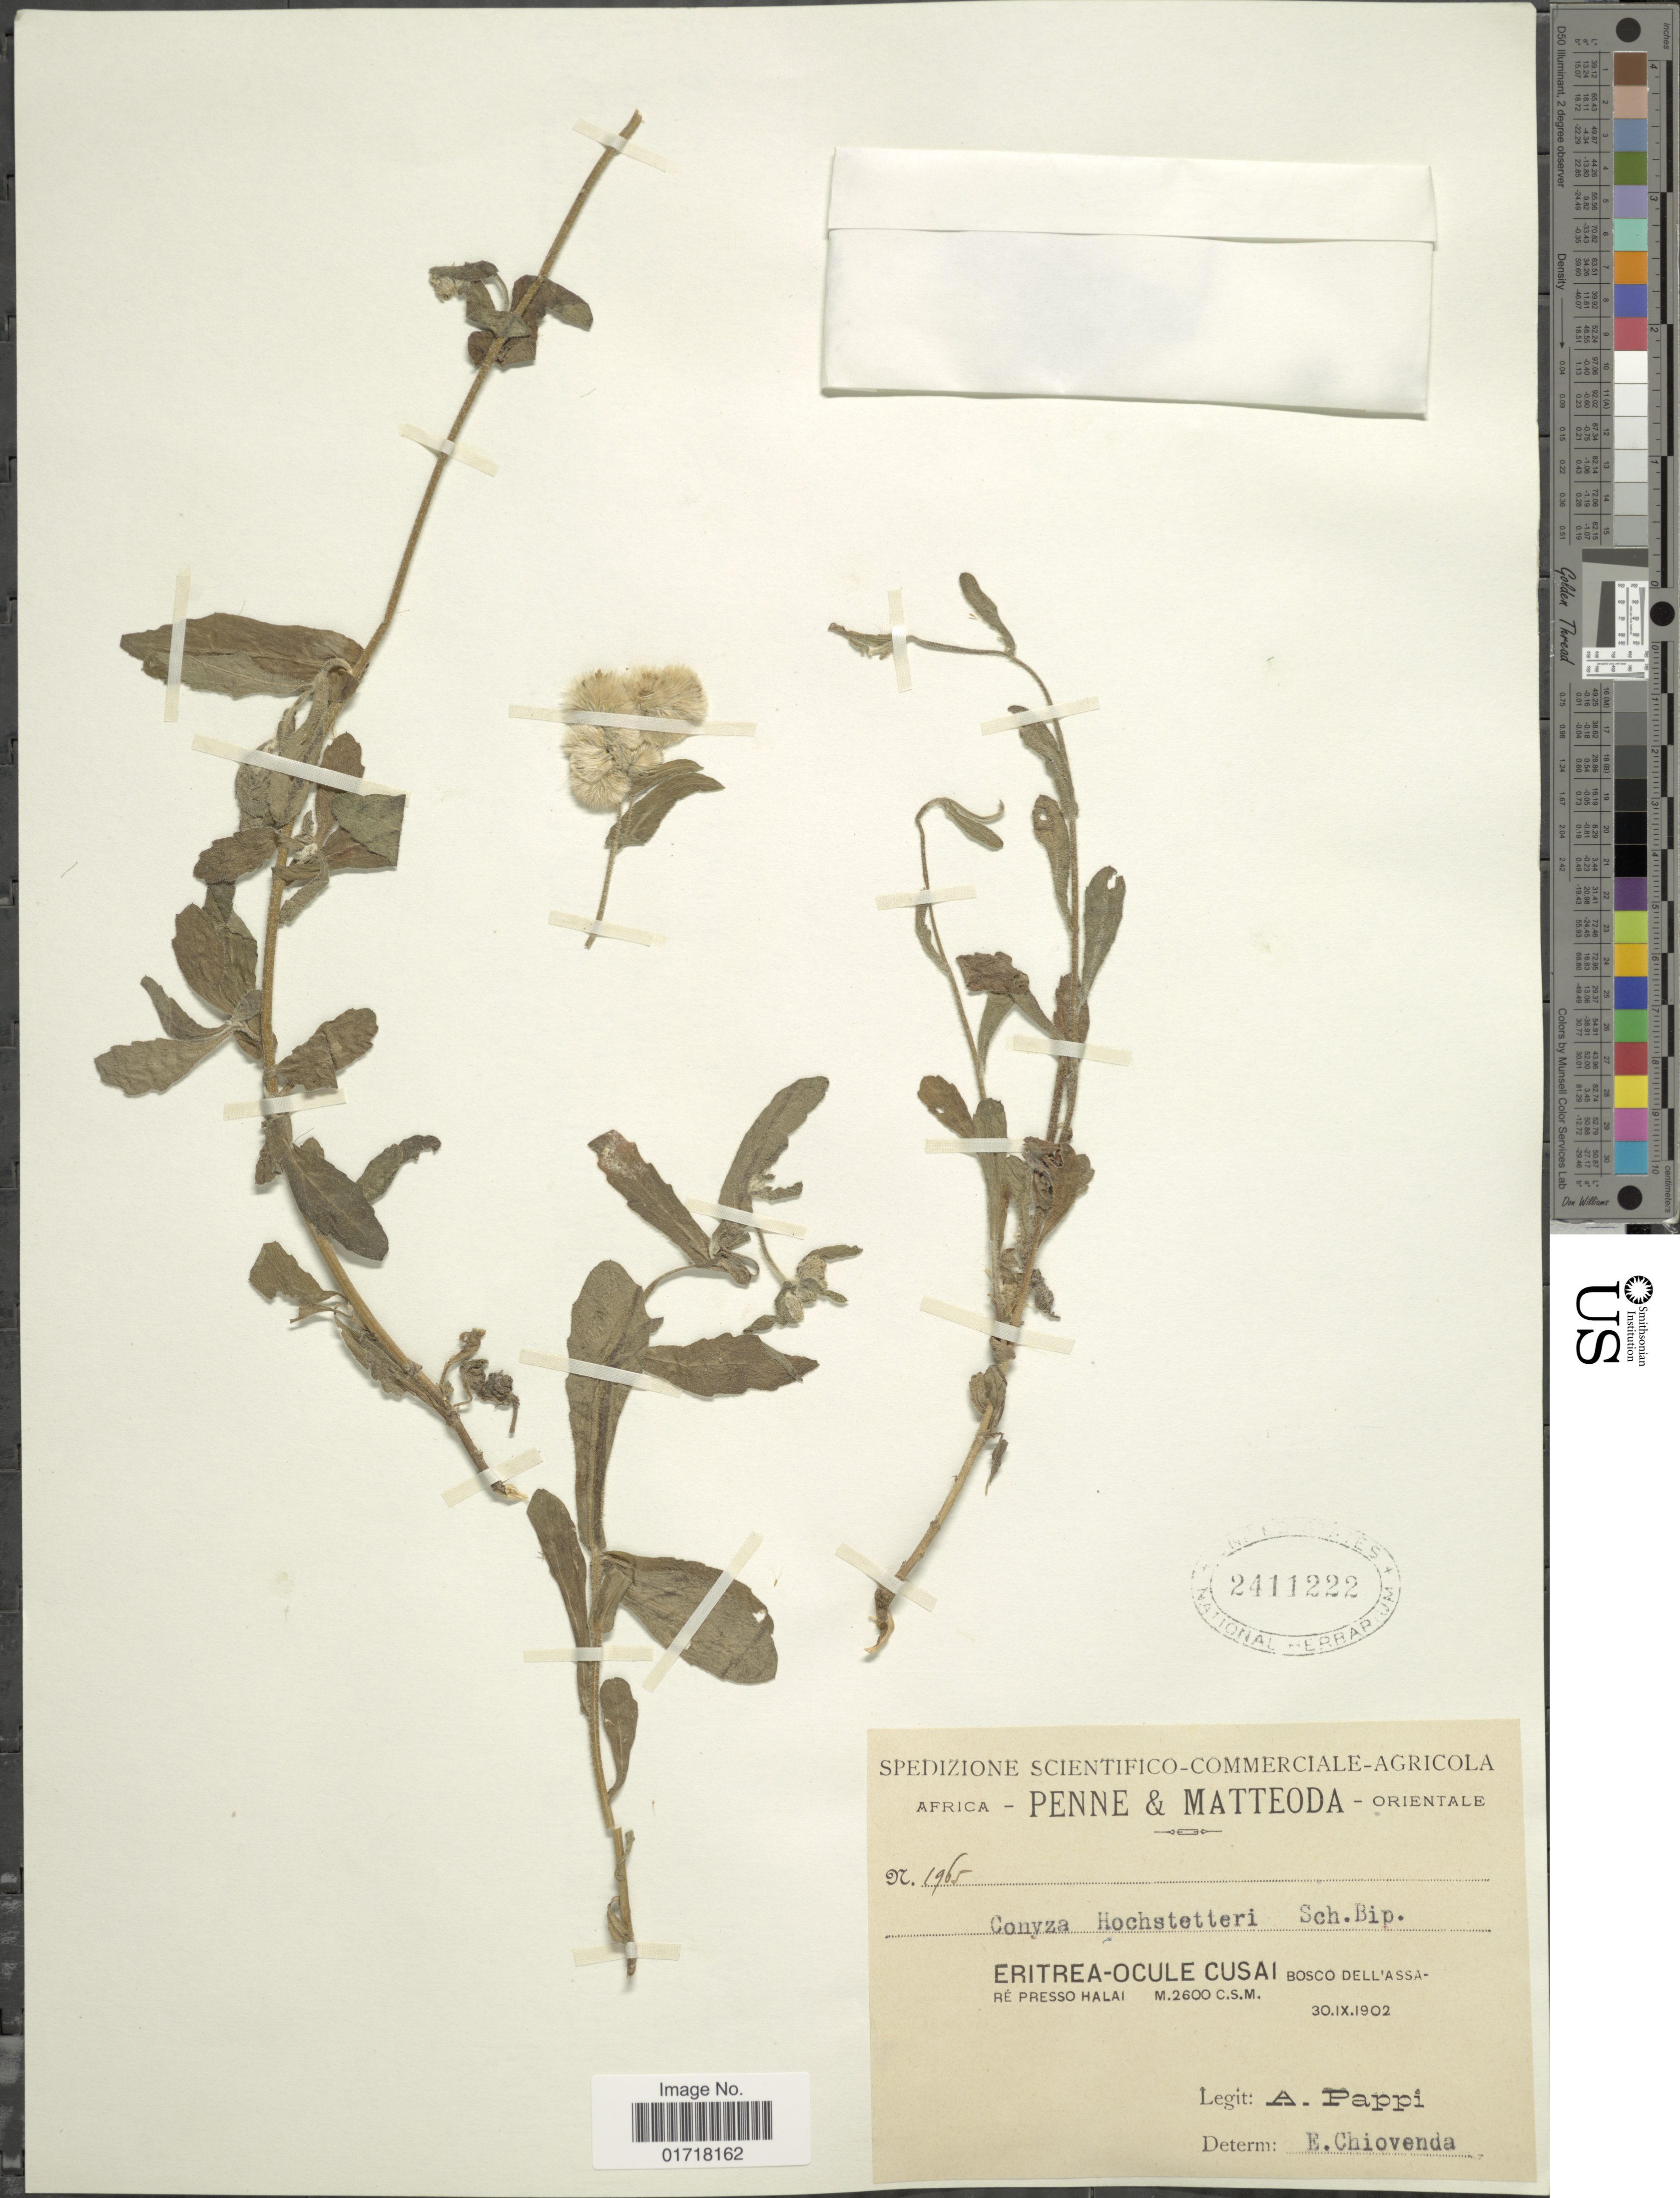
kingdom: Plantae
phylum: Tracheophyta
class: Magnoliopsida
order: Asterales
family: Asteraceae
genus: Conyza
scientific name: Conyza hochstetteri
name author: Sch. Bip. ex A. Rich.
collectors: A. Pappi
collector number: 1965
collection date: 1902-09-30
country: Eritrea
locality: Eritrea - Ocule Cusai Bosco Dell' Assare Presso Halai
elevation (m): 2600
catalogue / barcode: US 2411222